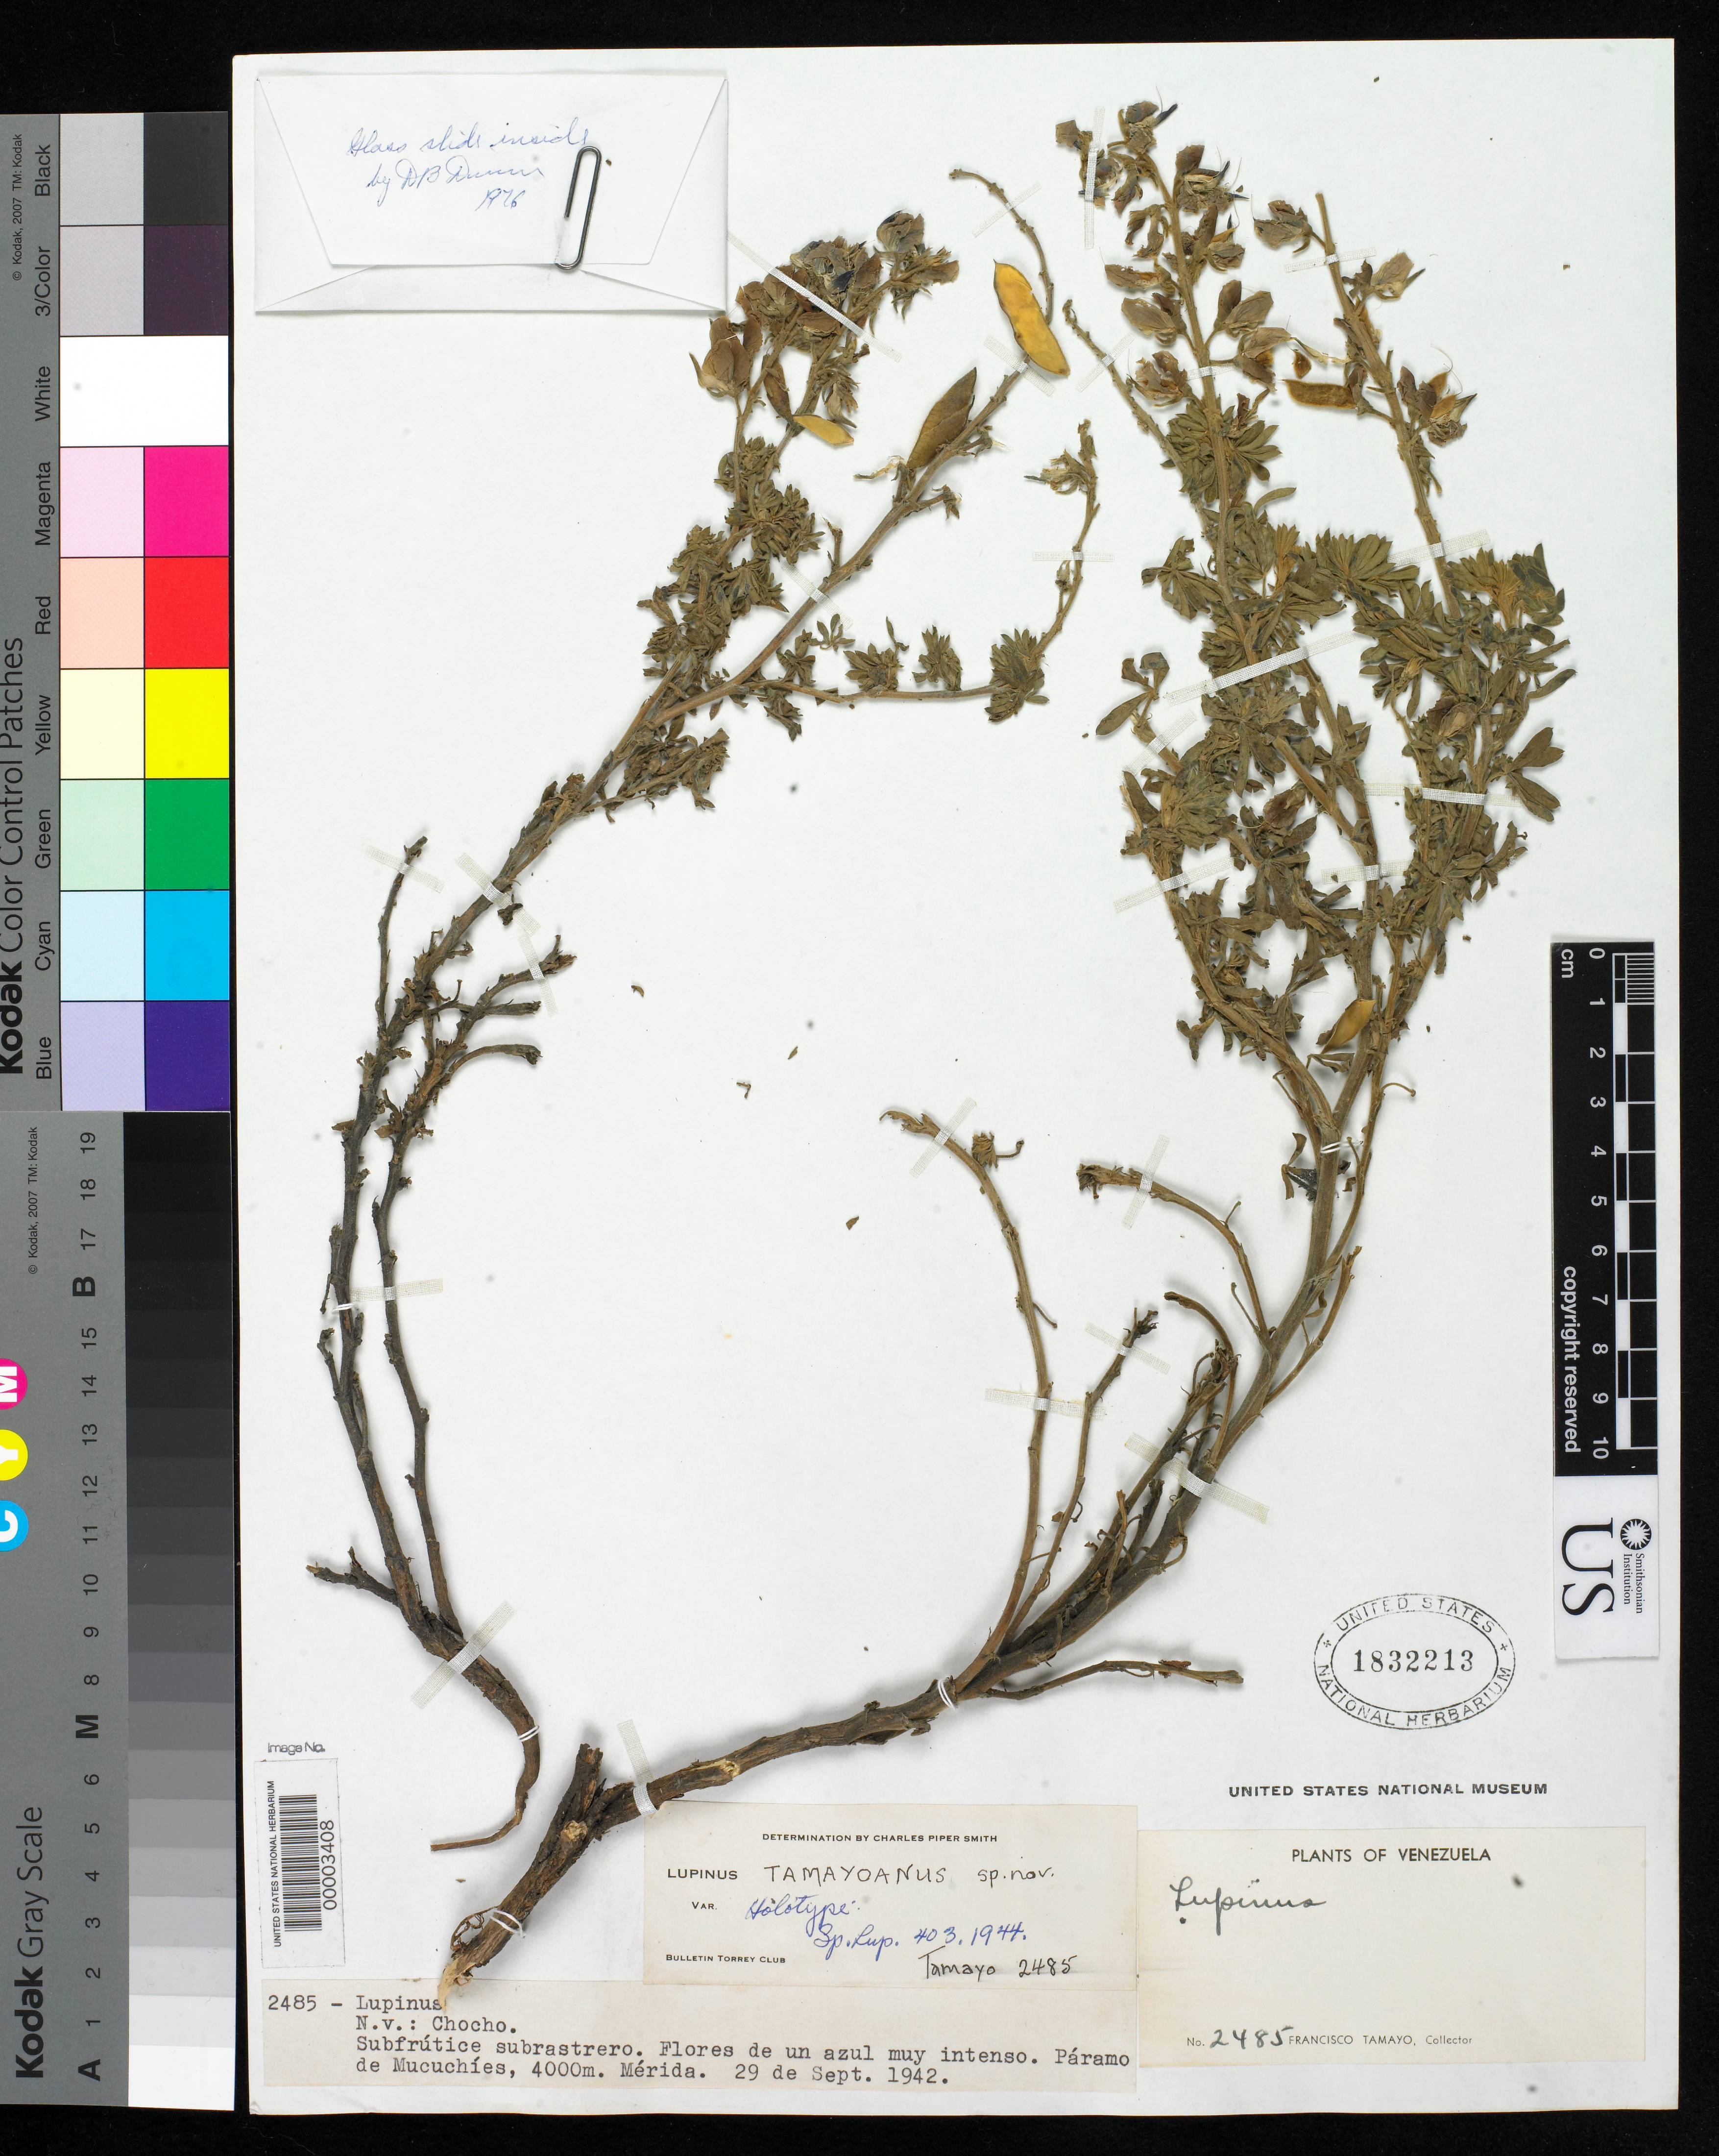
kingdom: Plantae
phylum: Tracheophyta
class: Magnoliopsida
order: Fabales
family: Fabaceae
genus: Lupinus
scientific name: Lupinus tamayoanus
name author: A.C. Sm.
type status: Holotype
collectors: F. Tamayo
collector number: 2485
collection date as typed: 29 Sep 1942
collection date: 1942-09-29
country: Venezuela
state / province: Mérida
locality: Paramo de Mucuchies, Tamayo.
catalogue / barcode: US 1832213